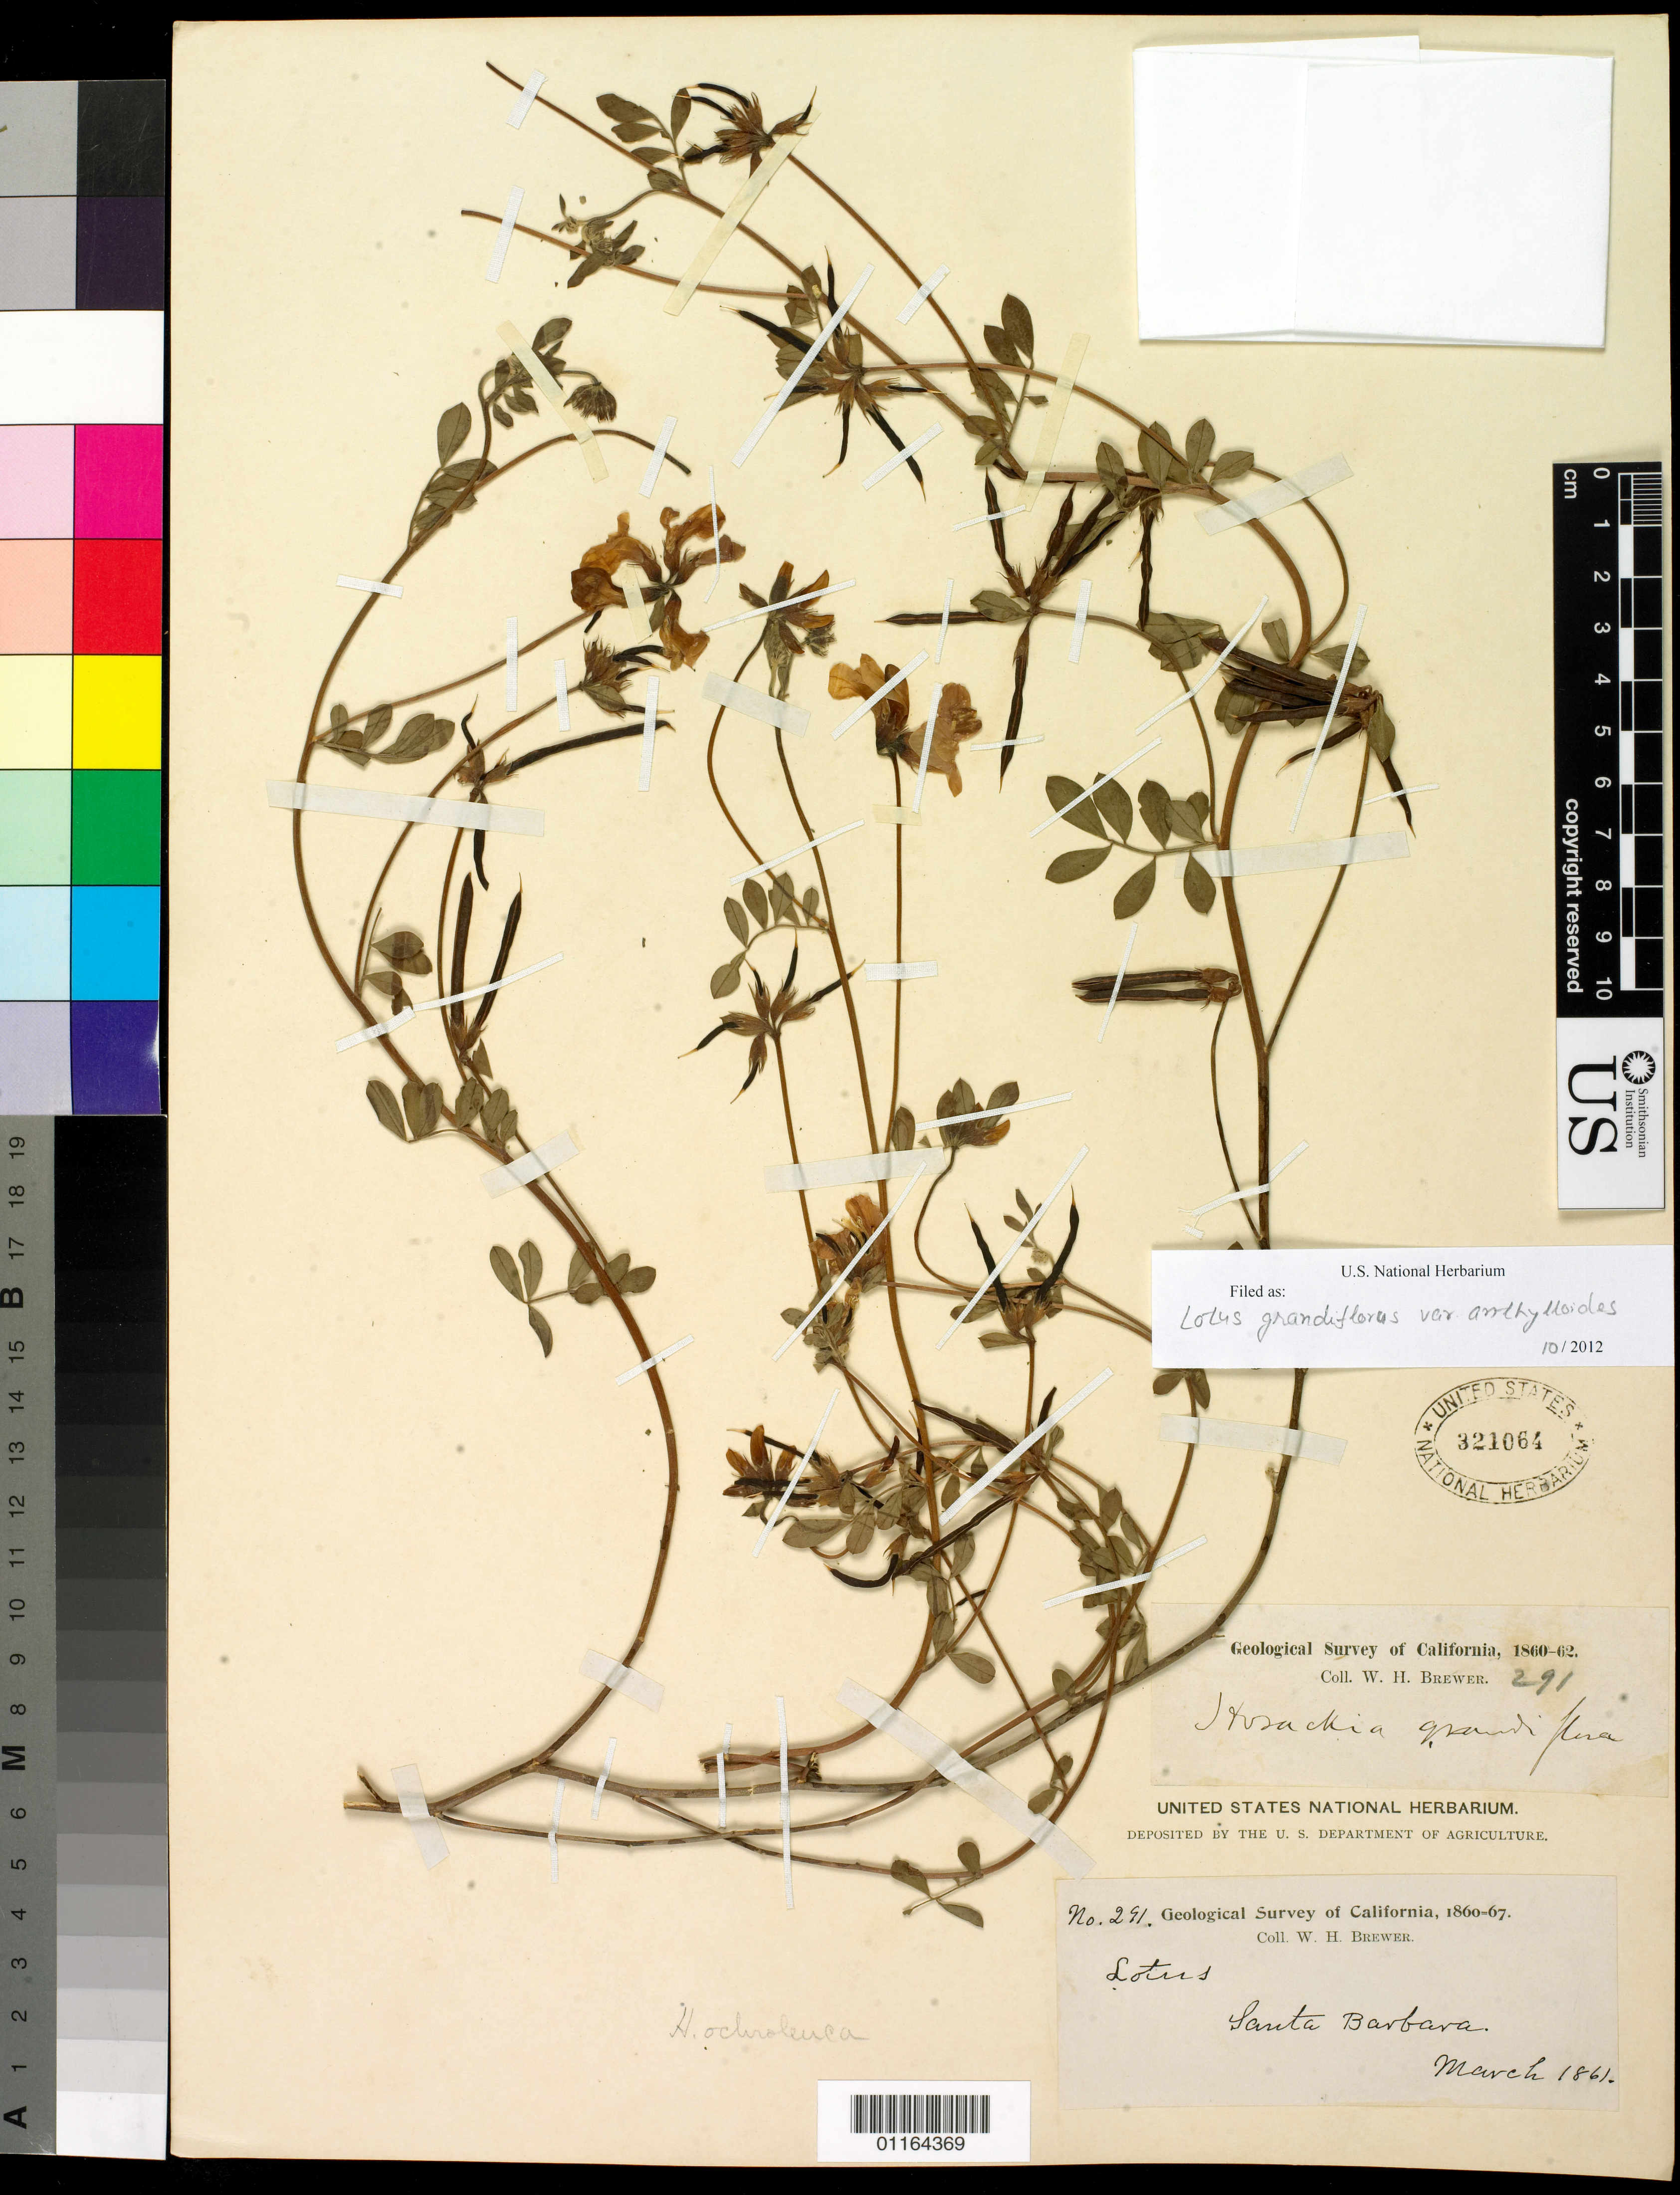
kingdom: Plantae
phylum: Tracheophyta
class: Magnoliopsida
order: Fabales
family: Fabaceae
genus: Ottleya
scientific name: Ottleya grandiflora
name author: (Benth.) D.D. Sokoloff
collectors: W. H. Brewer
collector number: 291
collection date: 1861-03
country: United States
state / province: California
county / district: Santa Barbara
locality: Santa Barbara.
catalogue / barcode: US 321064